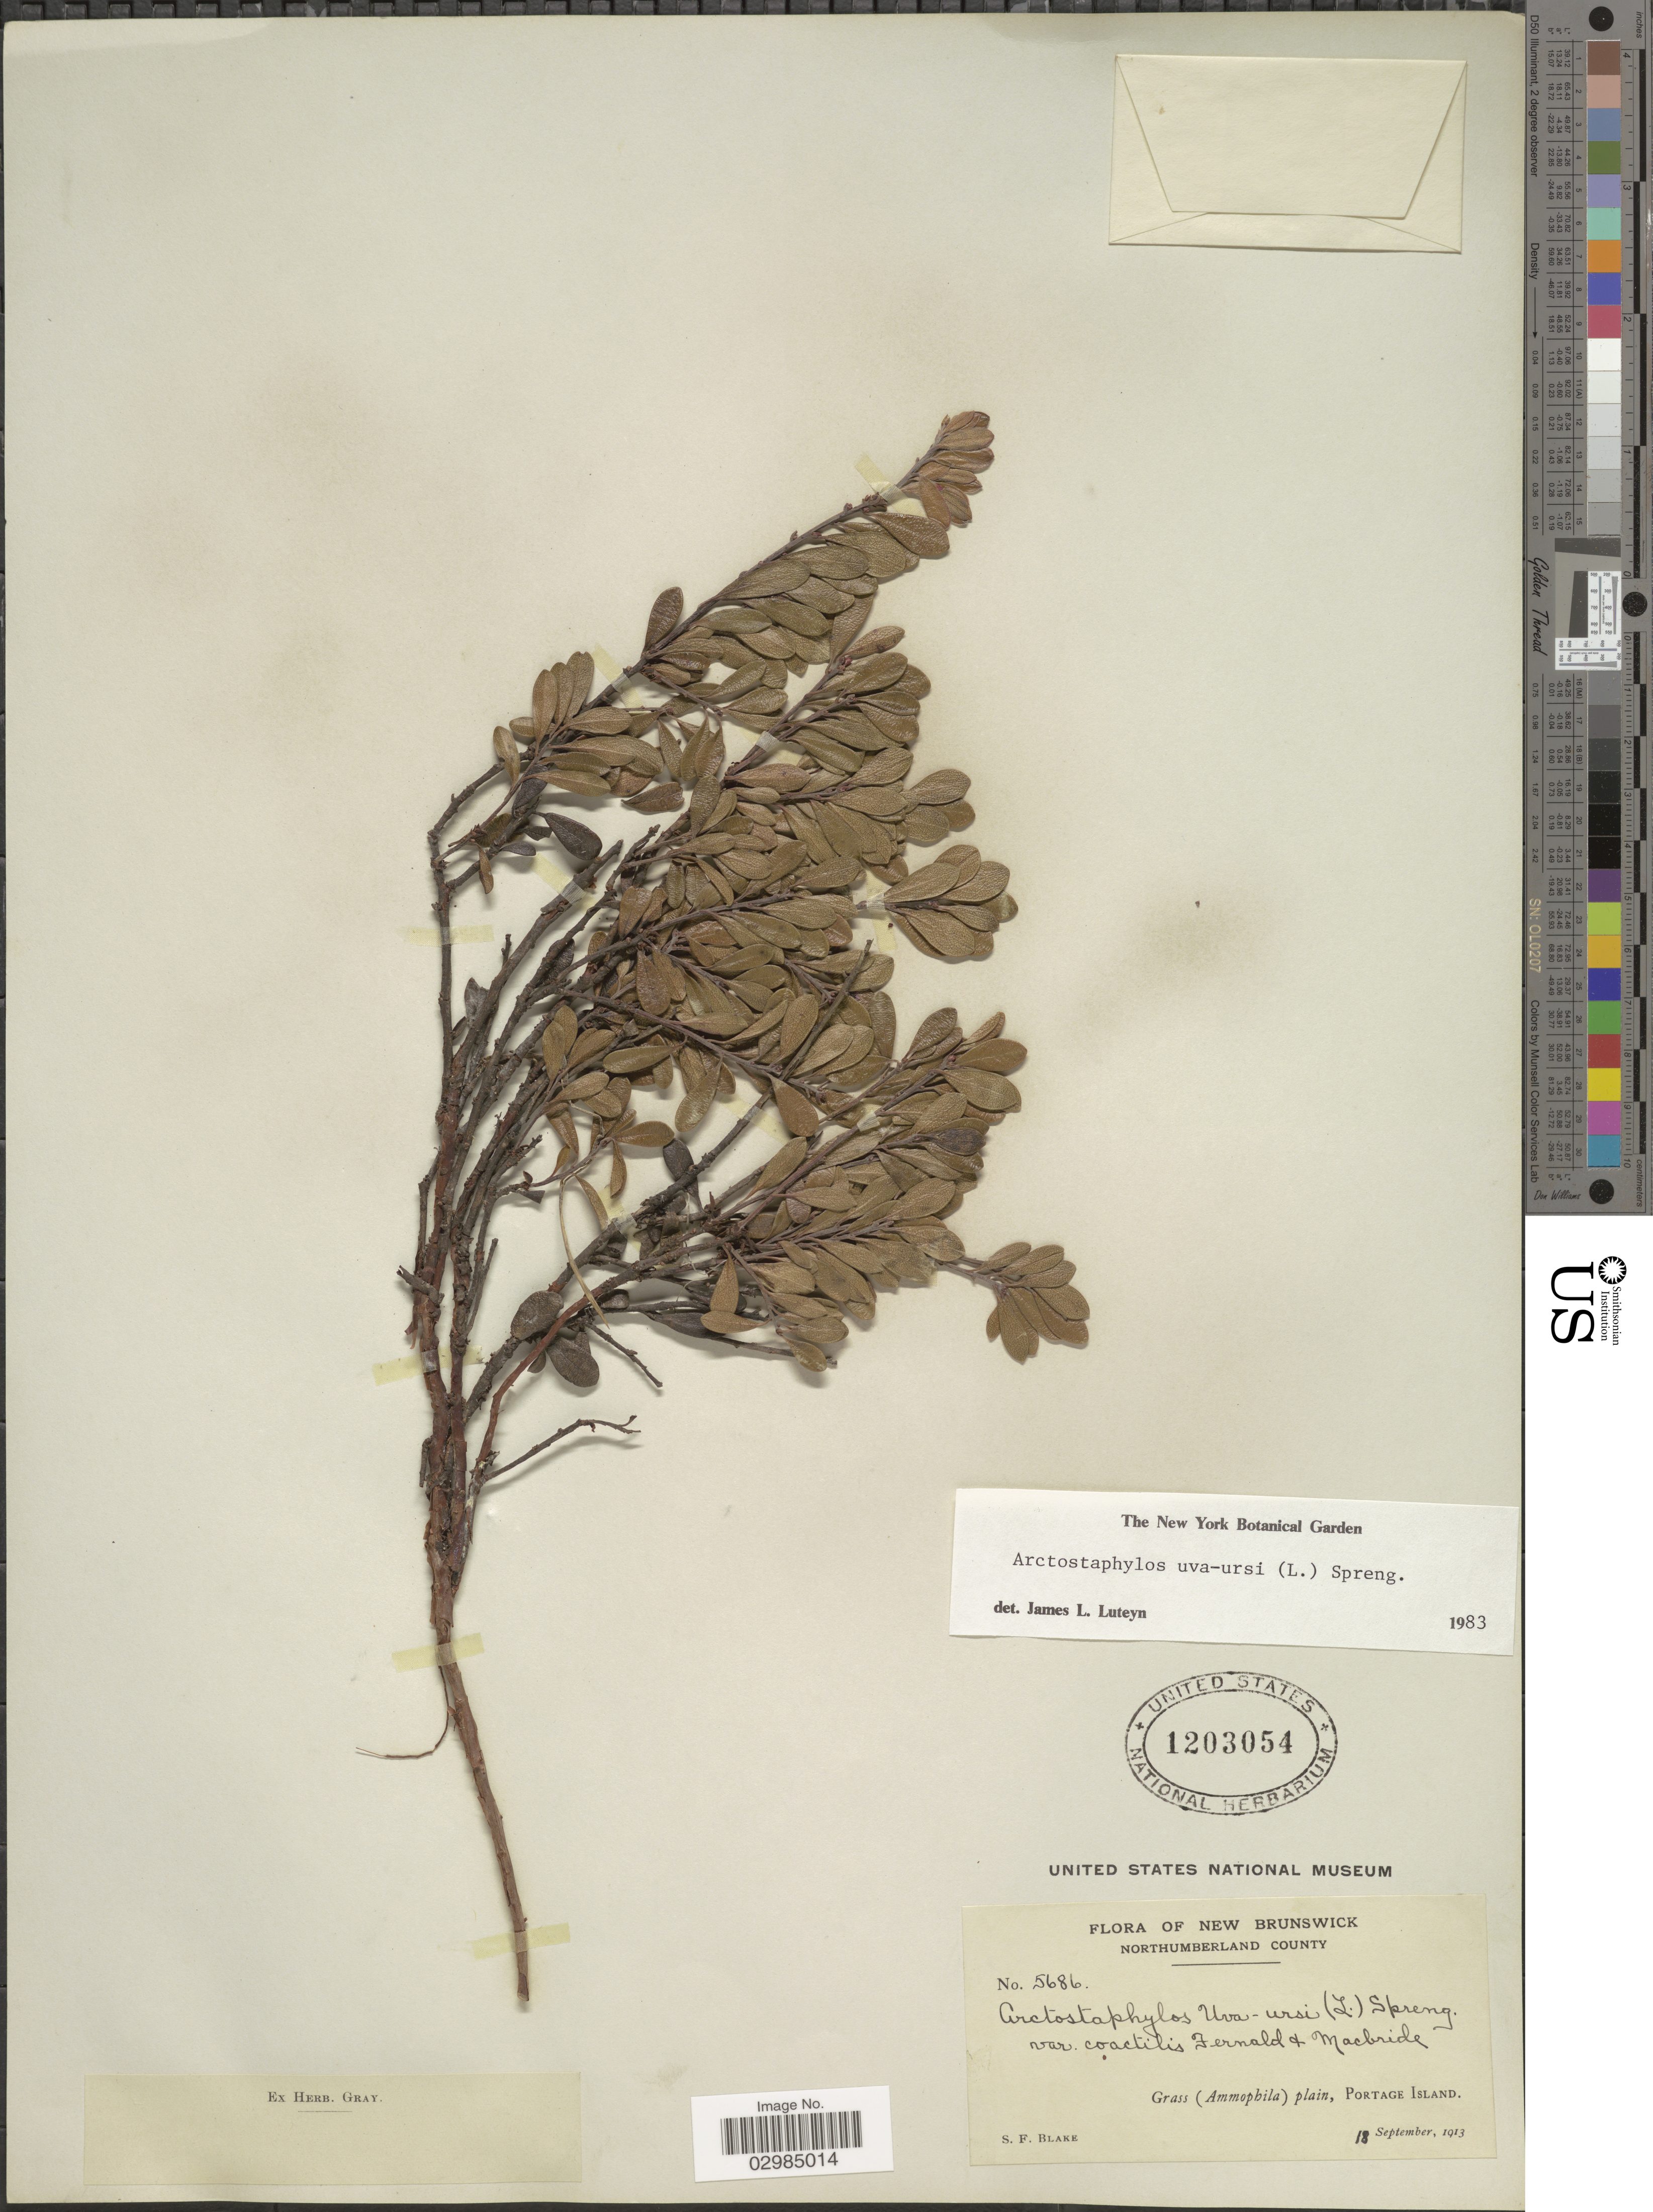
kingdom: Plantae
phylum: Tracheophyta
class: Magnoliopsida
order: Ericales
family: Ericaceae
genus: Arctostaphylos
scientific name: Arctostaphylos uva-ursi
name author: (L.) Spreng.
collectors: S. Blake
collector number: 5686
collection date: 1913-09-18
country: Canada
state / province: New Brunswick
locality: Northumberland County. Portage Island.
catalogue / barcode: US 1203054